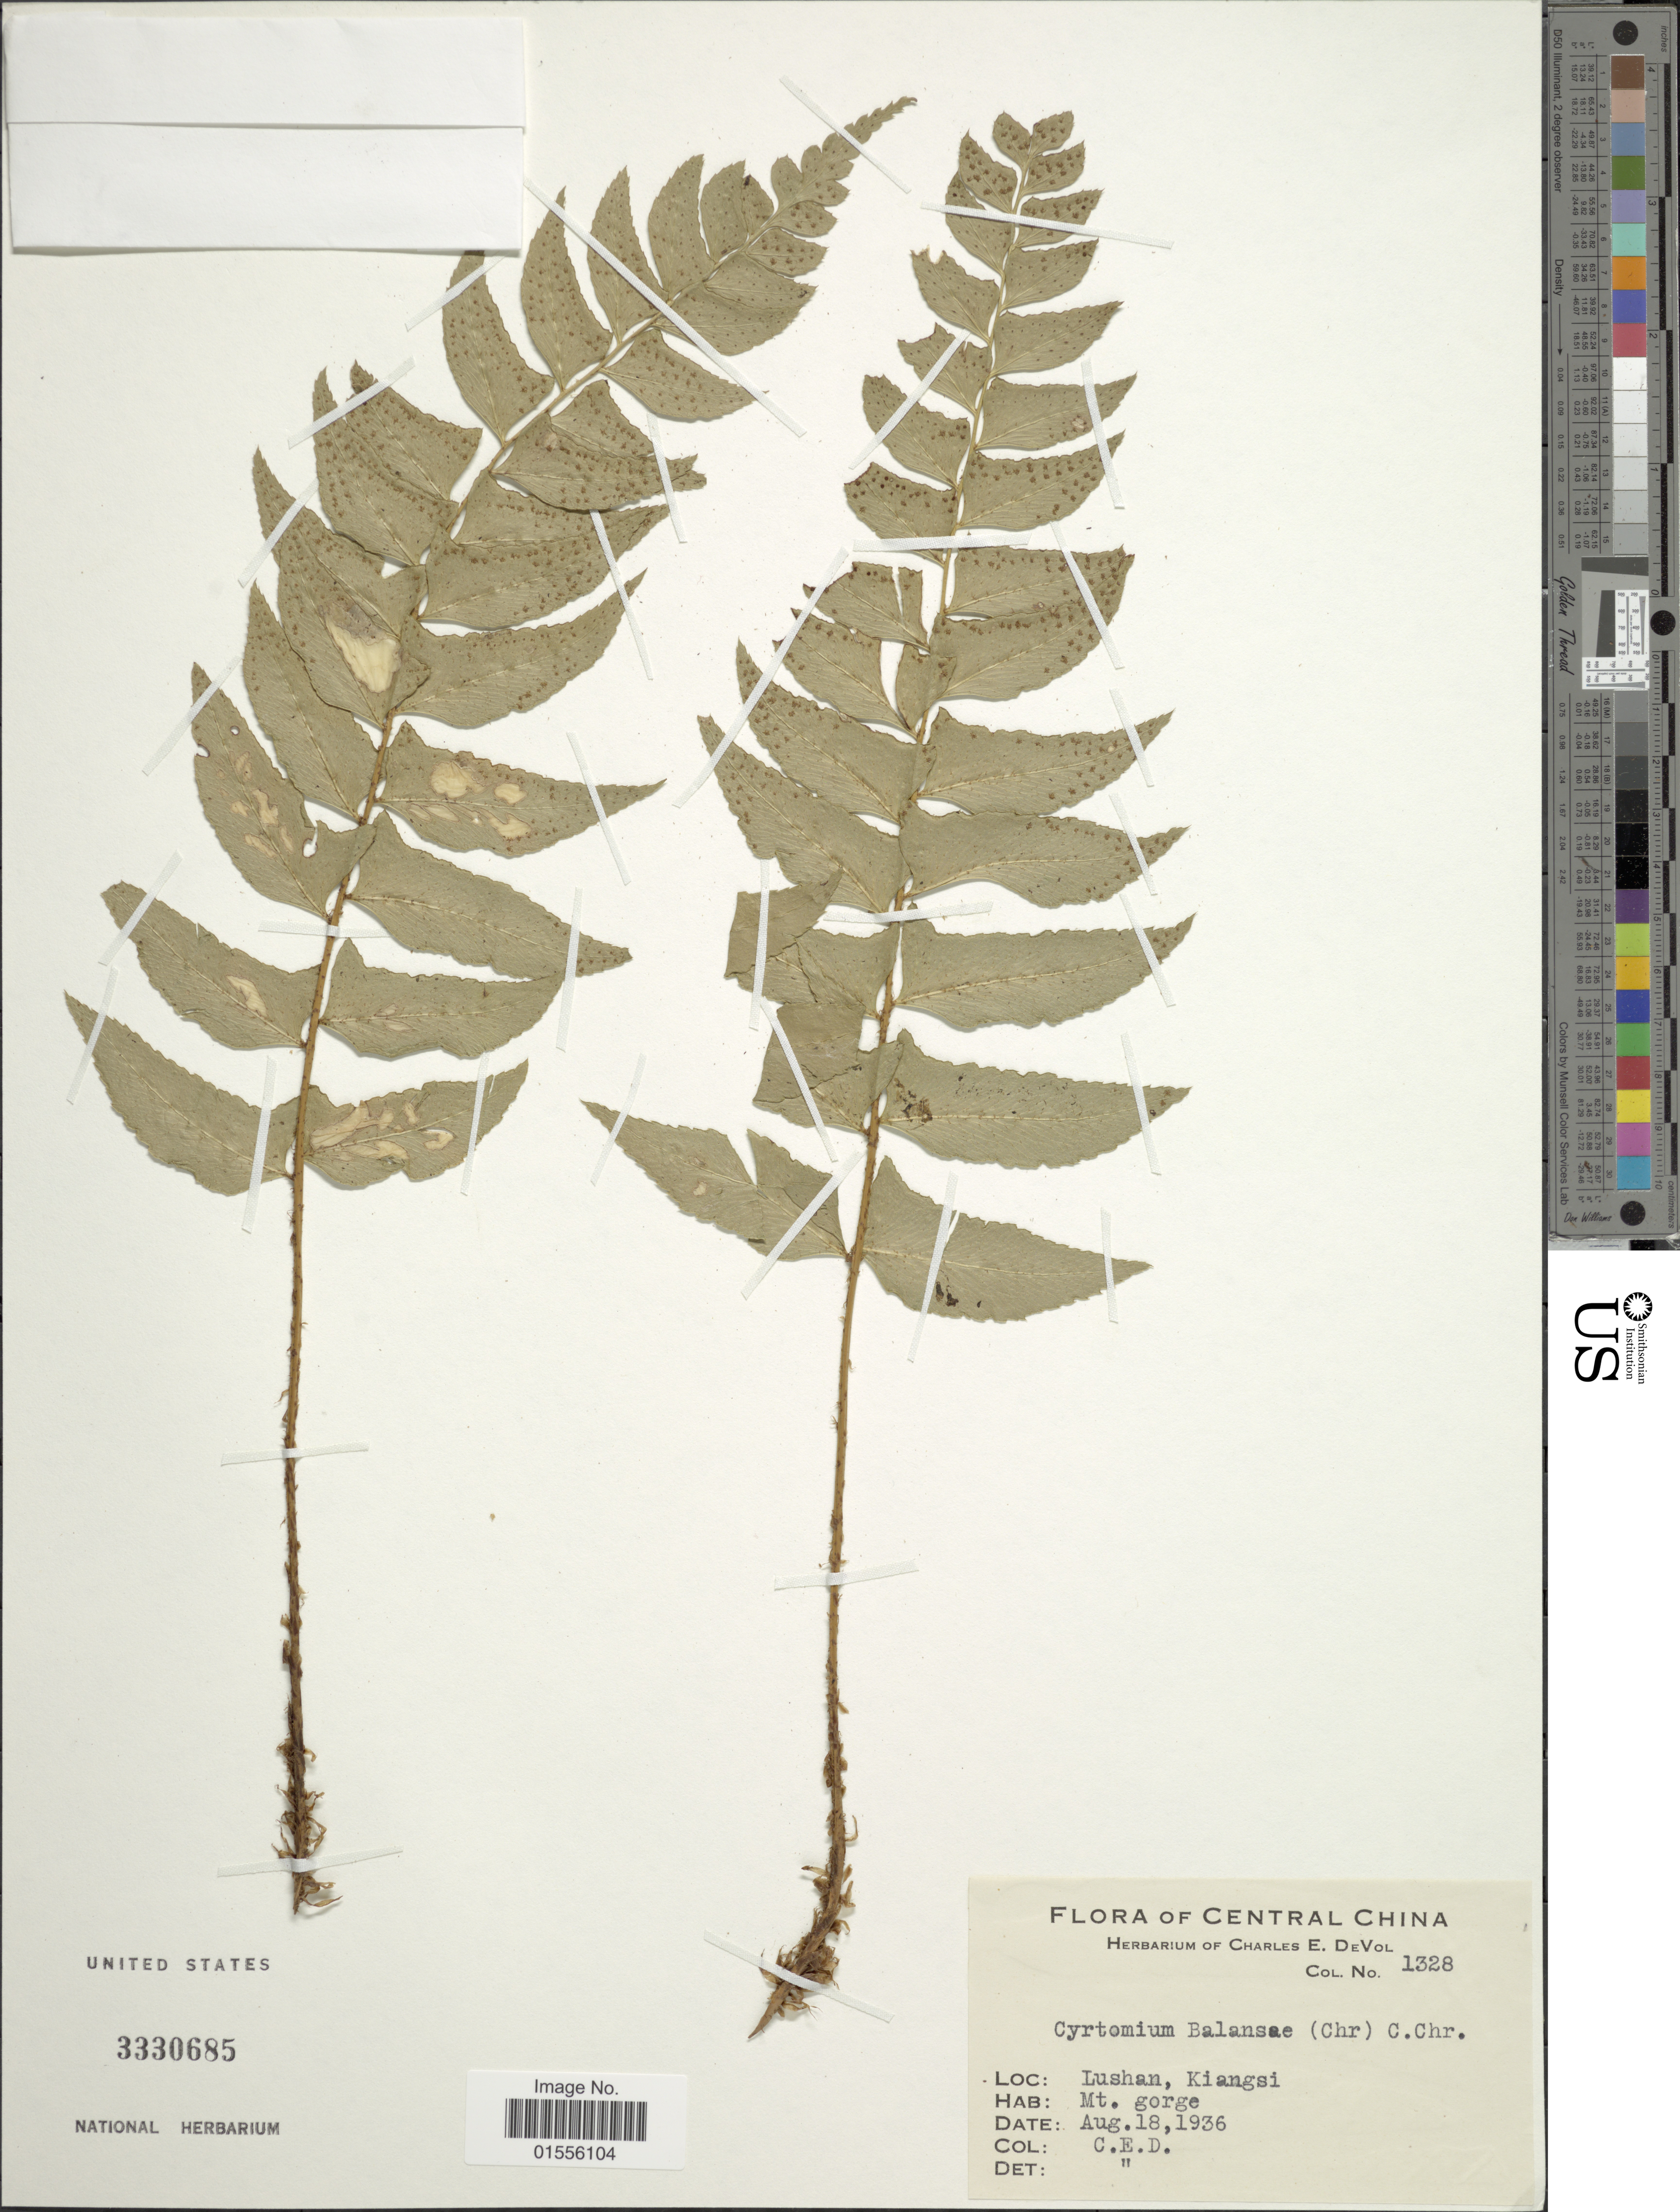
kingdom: Plantae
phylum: Tracheophyta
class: Polypodiopsida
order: Polypodiales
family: Dryopteridaceae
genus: Cyrtomium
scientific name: Cyrtomium balansae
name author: (Christ) C. Chr.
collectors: C. E. De Vol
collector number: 1328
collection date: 1936-08-18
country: China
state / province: Jiangxi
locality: Lushan, Kiangsi, Central China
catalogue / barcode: US 3330685